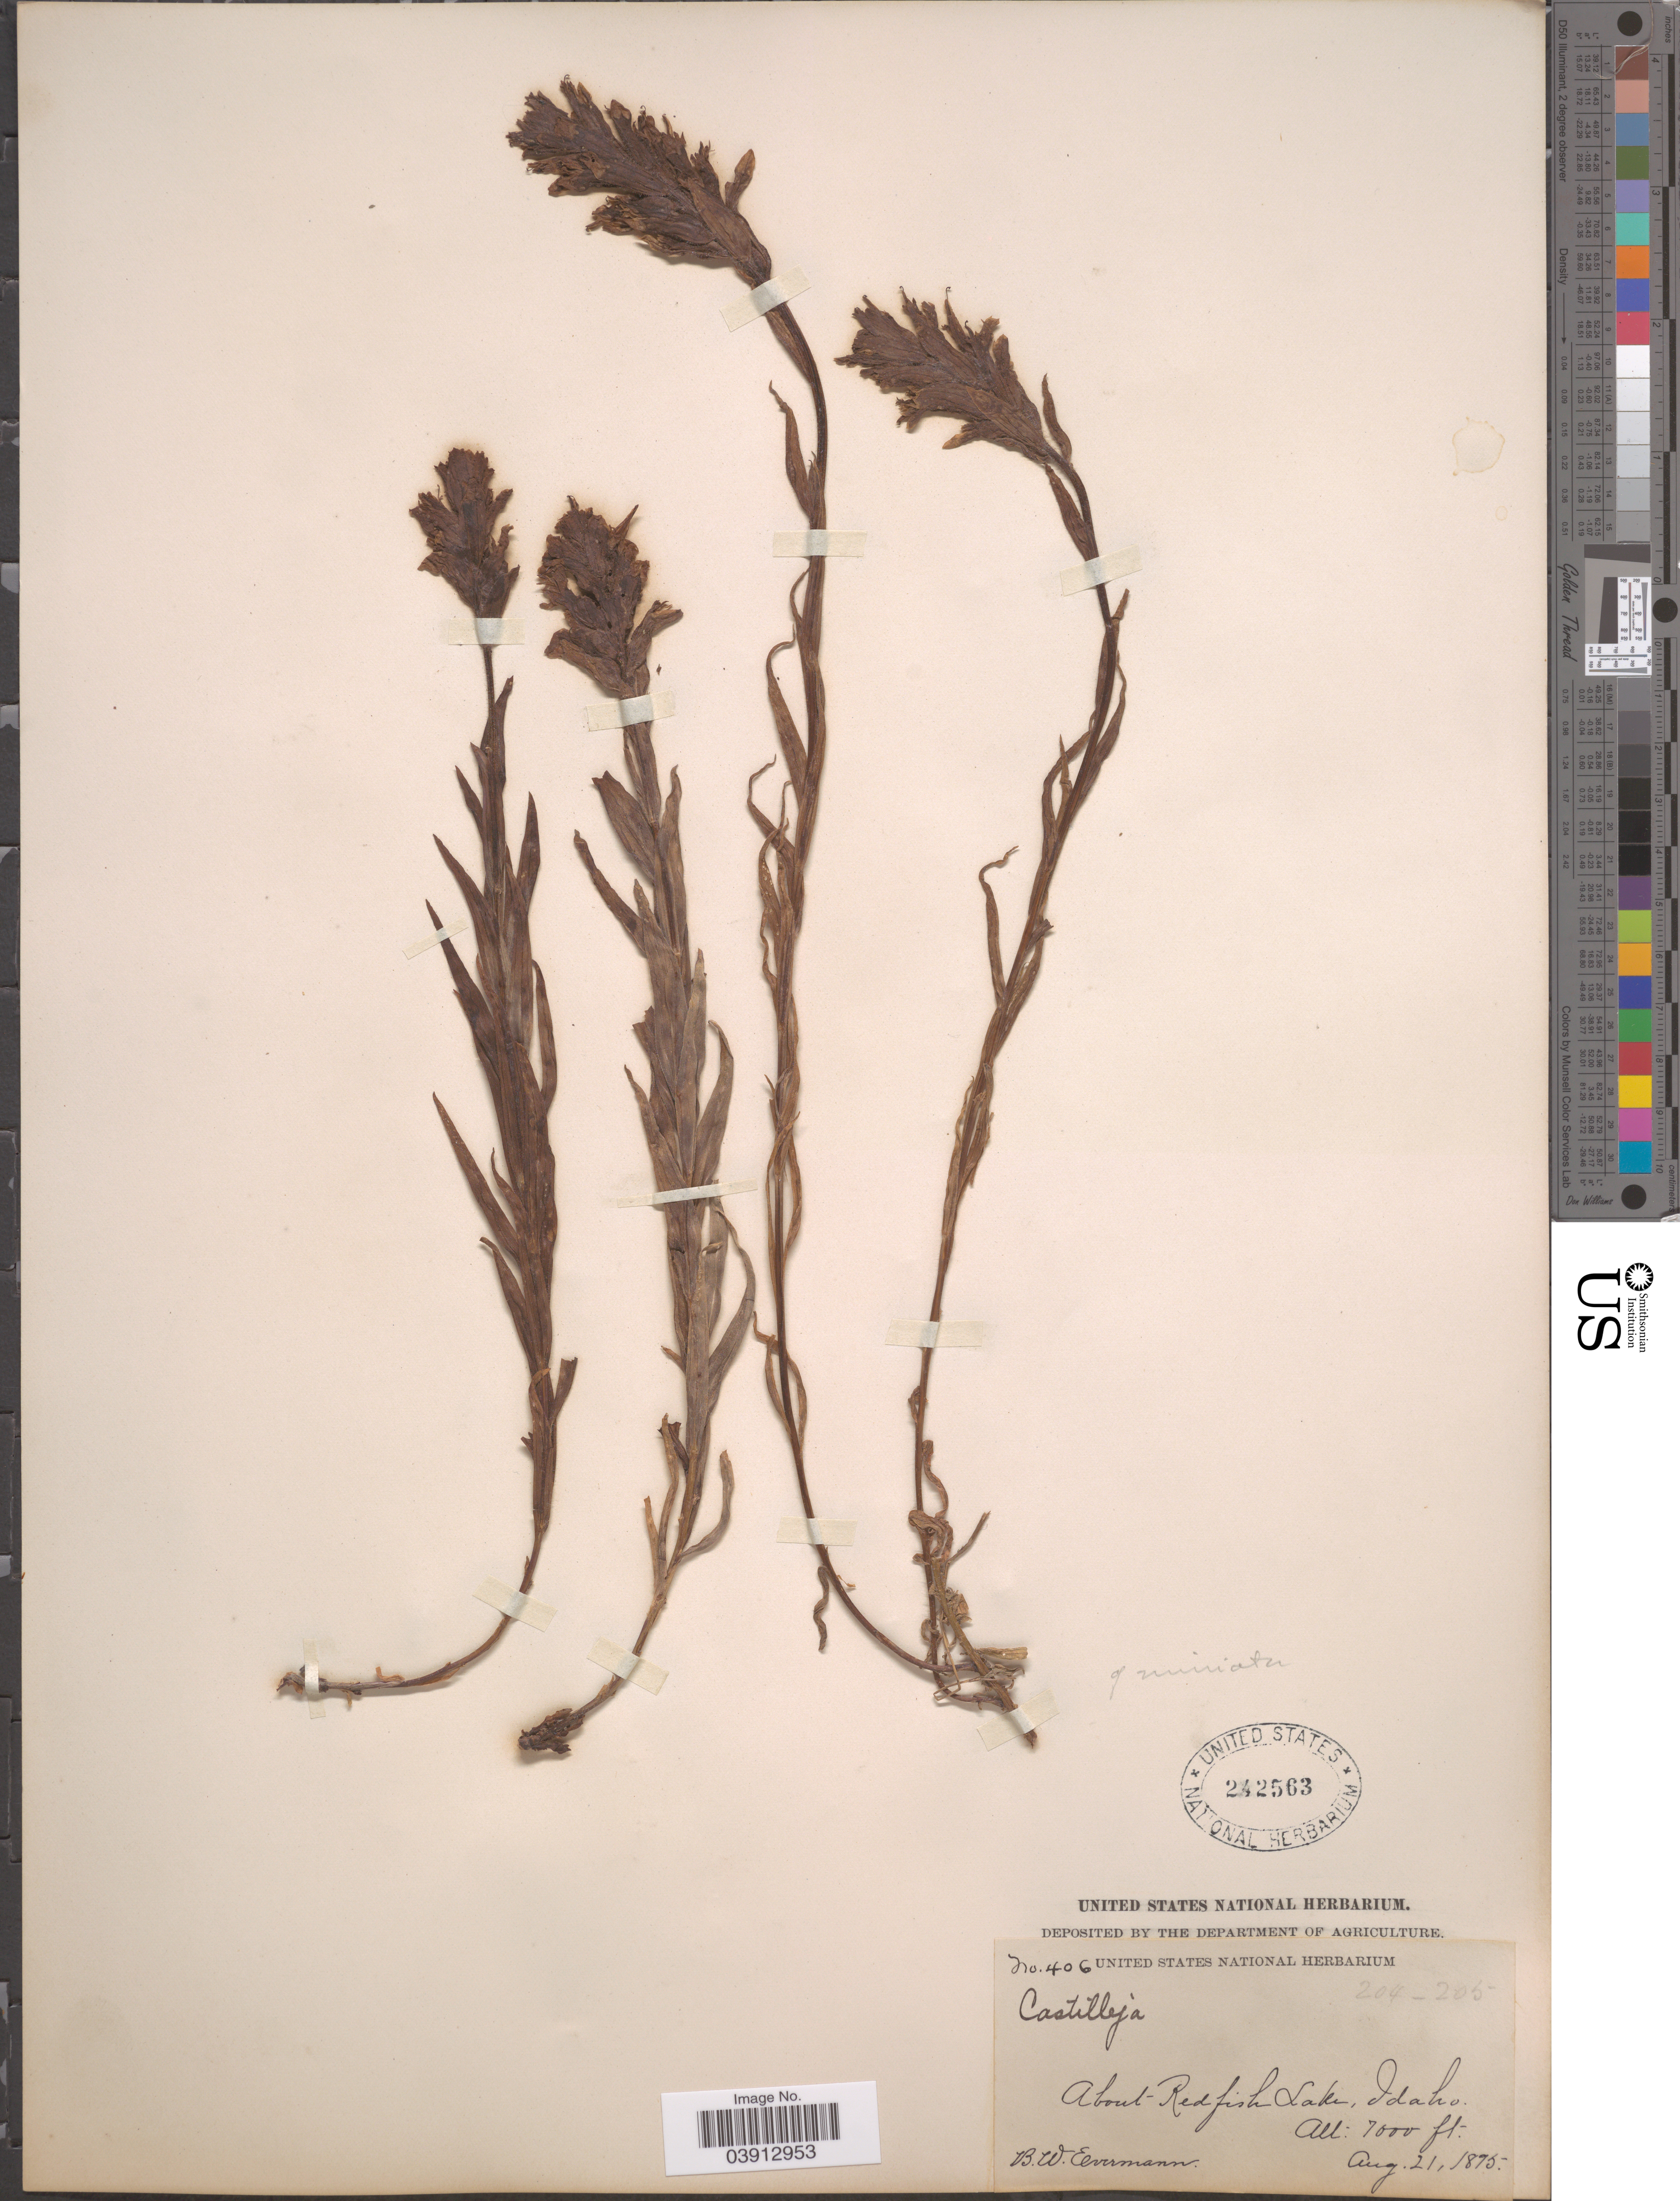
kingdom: Plantae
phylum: Tracheophyta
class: Magnoliopsida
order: Lamiales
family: Orobanchaceae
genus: Castilleja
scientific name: Castilleja miniata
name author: Douglas ex Hook.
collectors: B. W. Evermann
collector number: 406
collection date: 1895-08-21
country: United States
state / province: Idaho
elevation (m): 2134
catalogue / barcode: US 242563